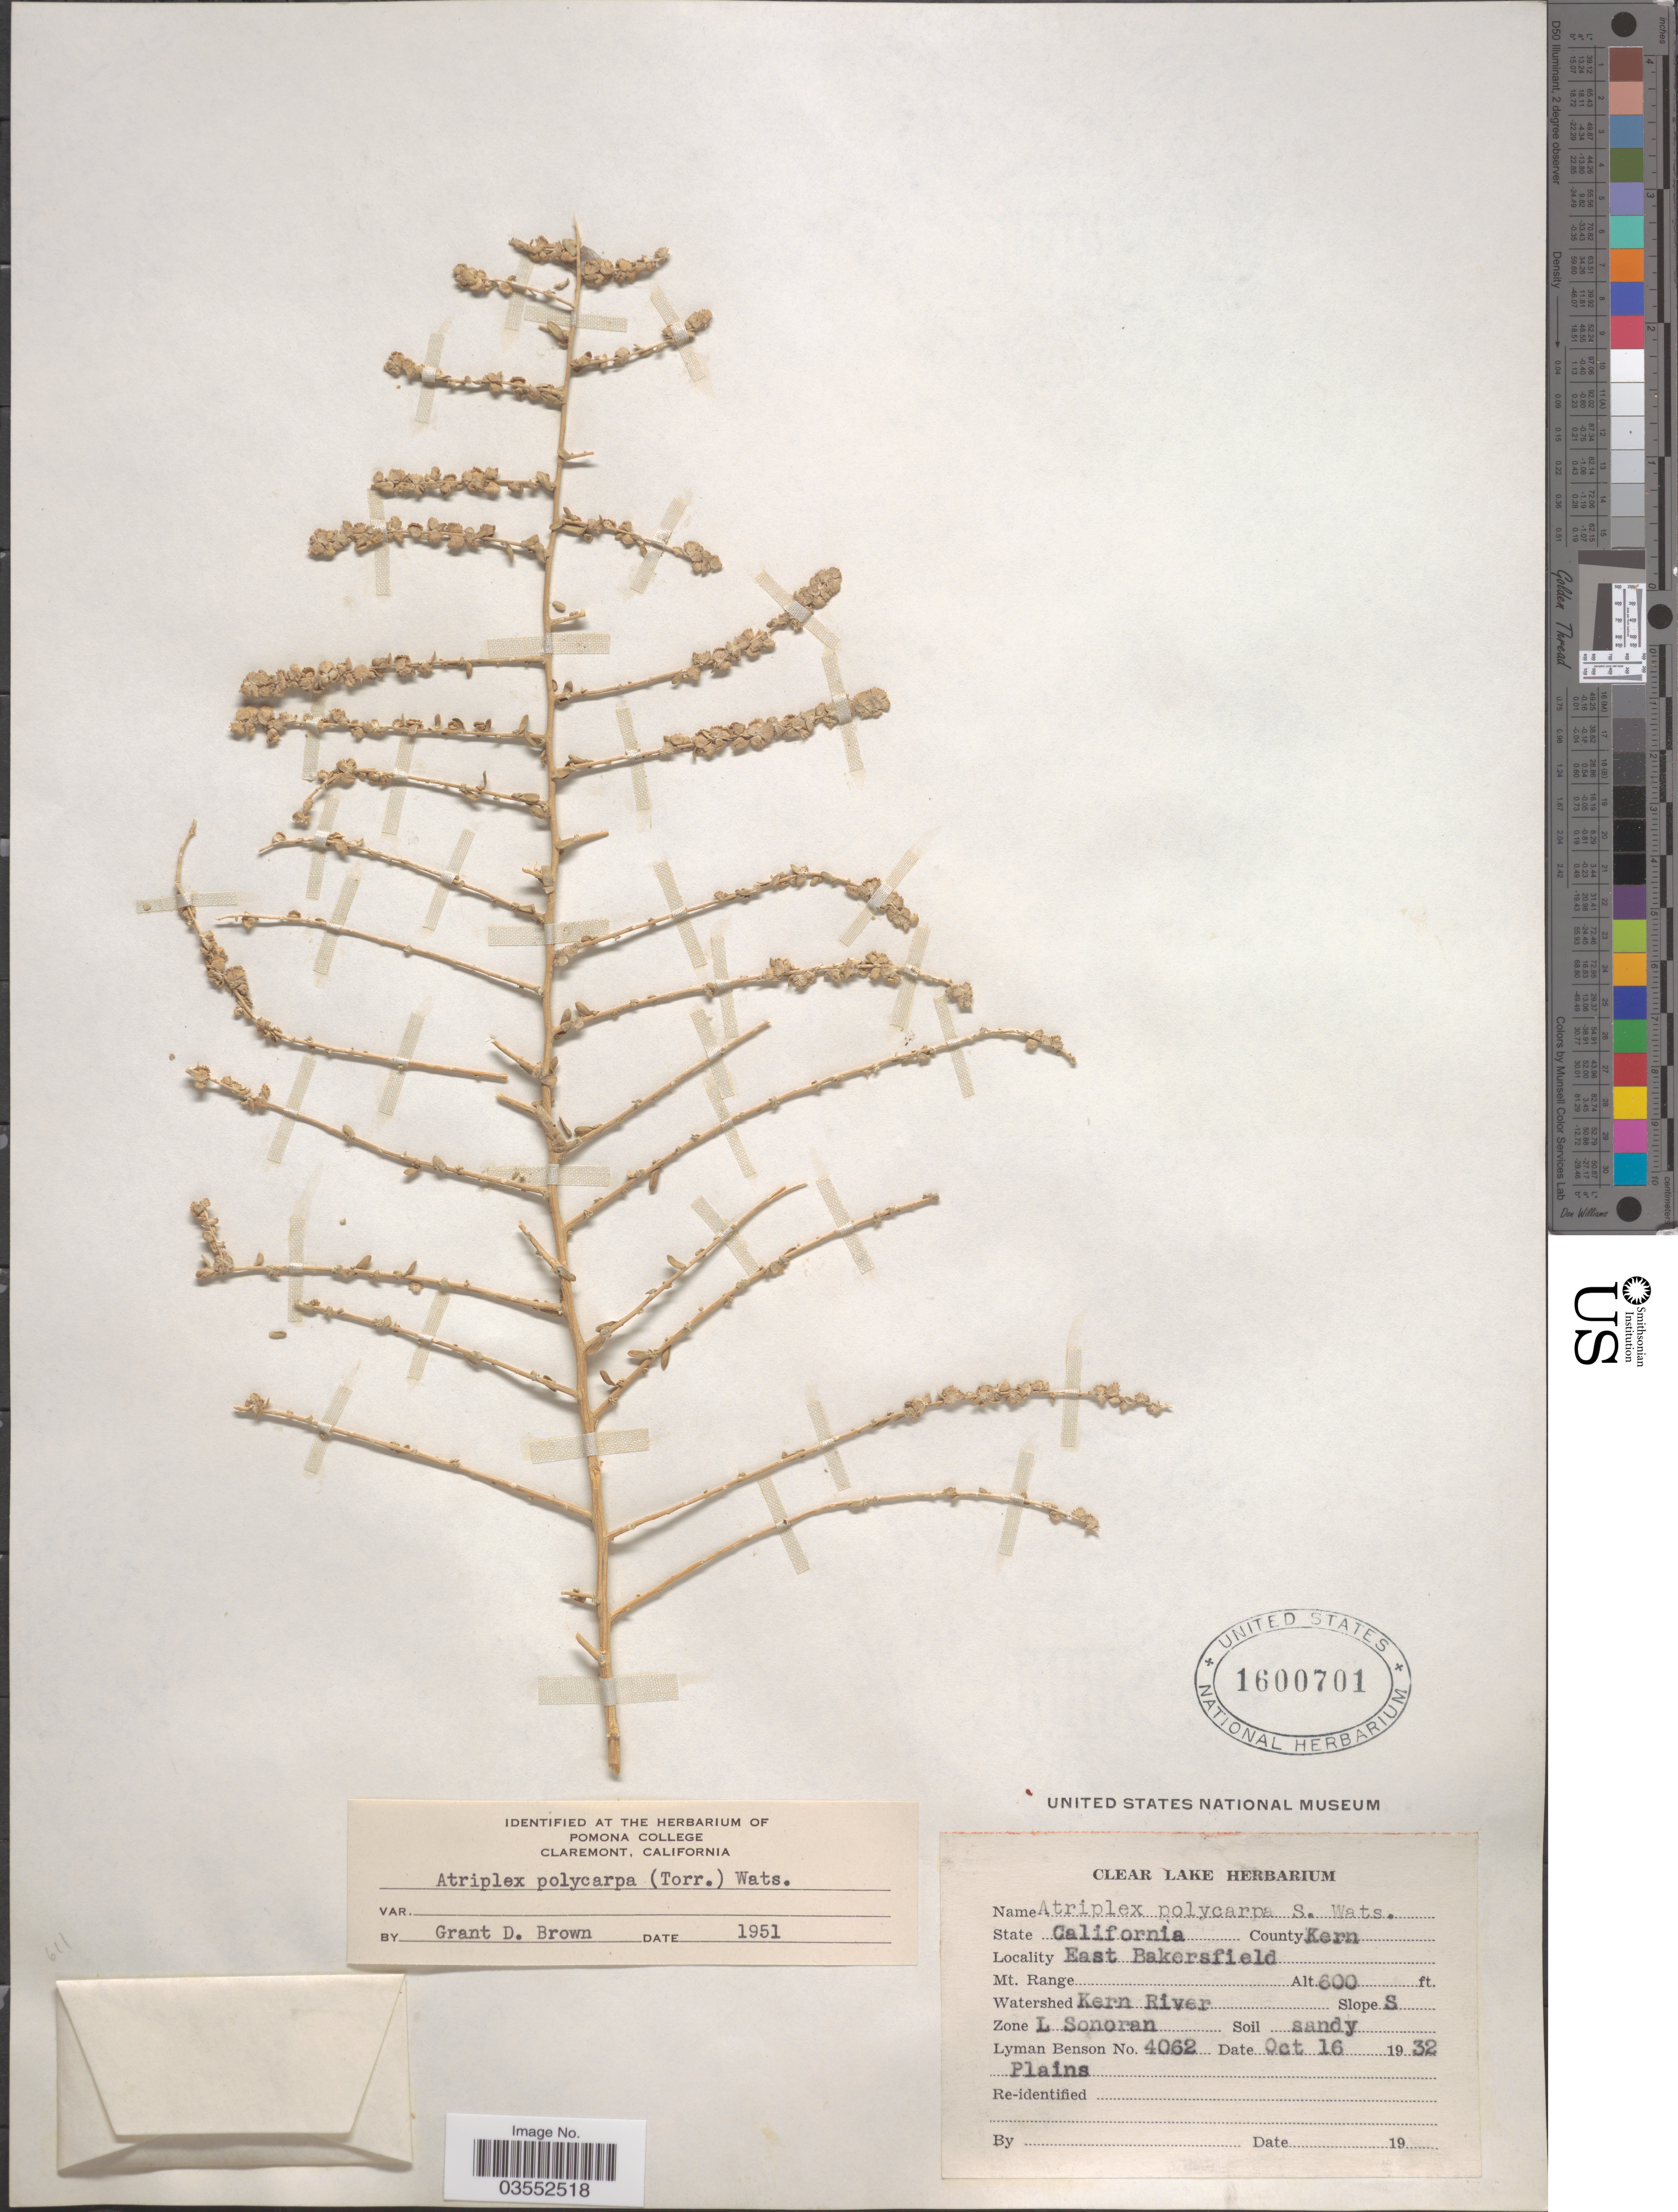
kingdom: Plantae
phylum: Tracheophyta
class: Magnoliopsida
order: Caryophyllales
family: Amaranthaceae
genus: Atriplex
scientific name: Atriplex polycarpa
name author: (Torr.) S. Watson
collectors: L. D. Benson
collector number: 4062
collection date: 1932-10-16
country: United States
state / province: California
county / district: Kern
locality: County Kern. East Bakersfield. Watershed Kern River.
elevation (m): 183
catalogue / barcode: US 1600701